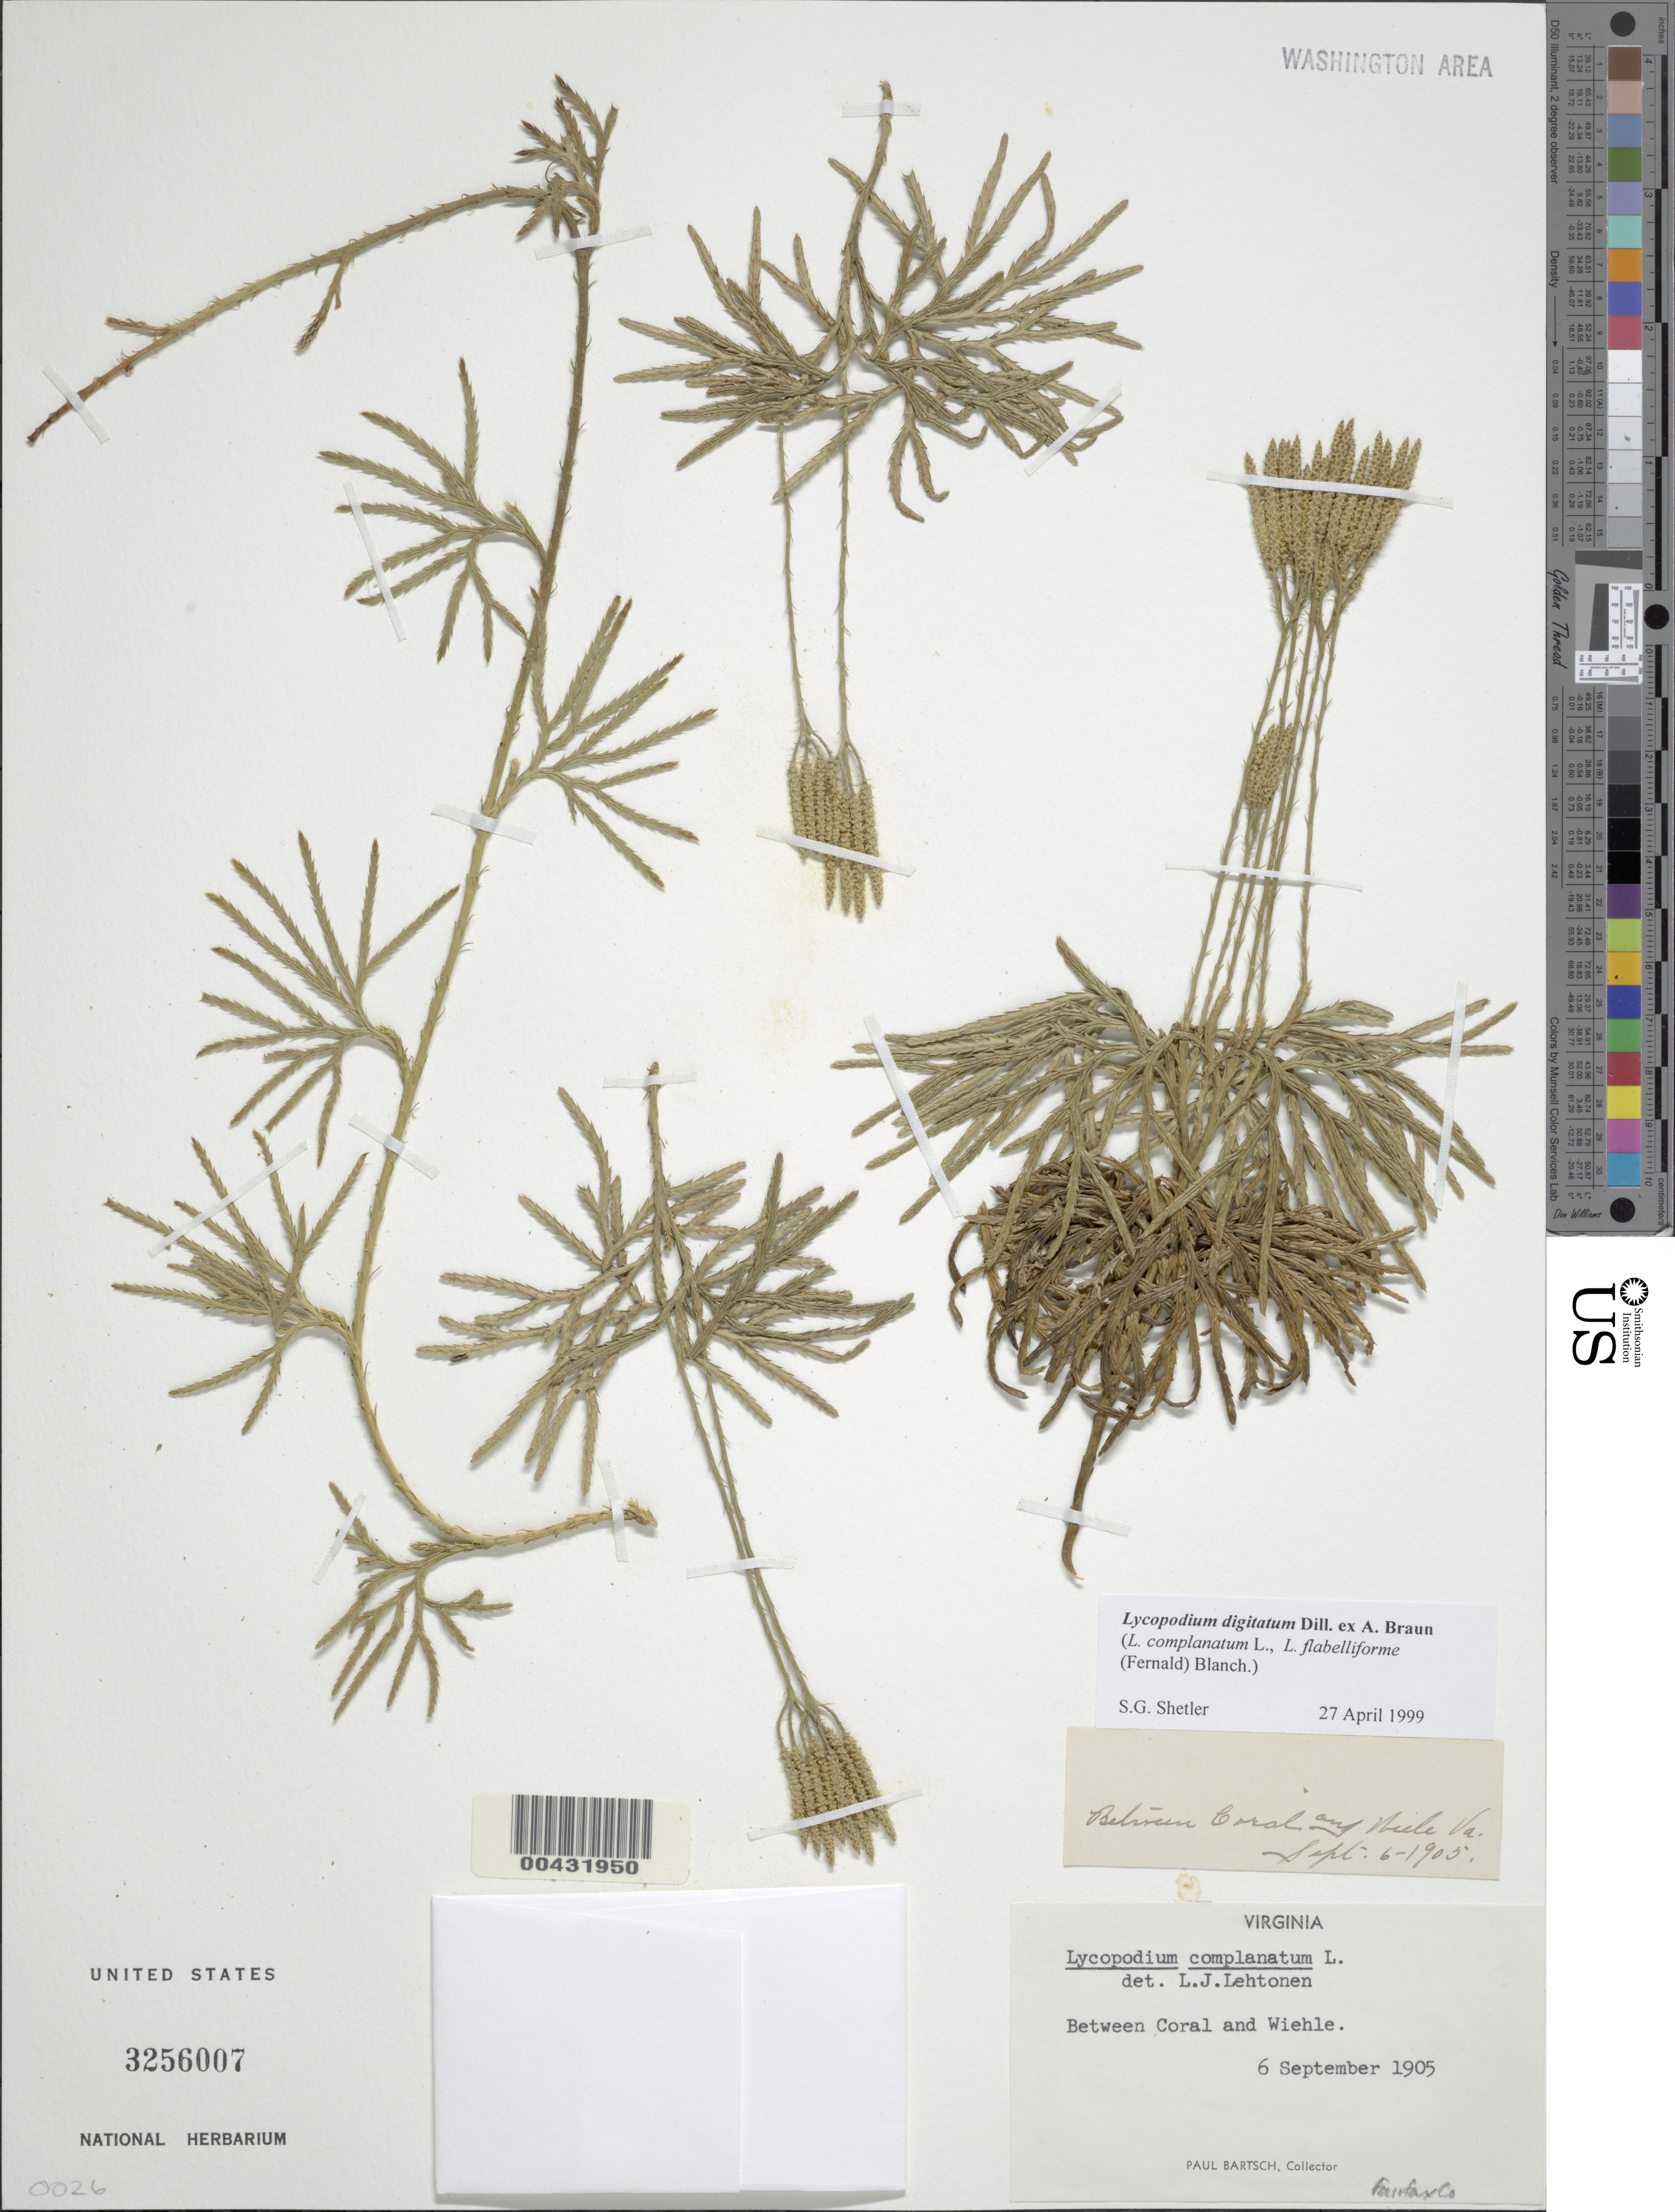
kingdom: Plantae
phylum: Tracheophyta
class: Lycopodiopsida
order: Lycopodiales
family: Lycopodiaceae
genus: Diphasiastrum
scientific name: Diphasiastrum digitatum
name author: (Dill. ex A. Braun) Holub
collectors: P. Bartsch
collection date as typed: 06 Sep 1905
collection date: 1905-09-06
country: United States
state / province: Virginia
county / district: Fairfax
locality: Between Coral and Wiehle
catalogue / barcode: US 3256007